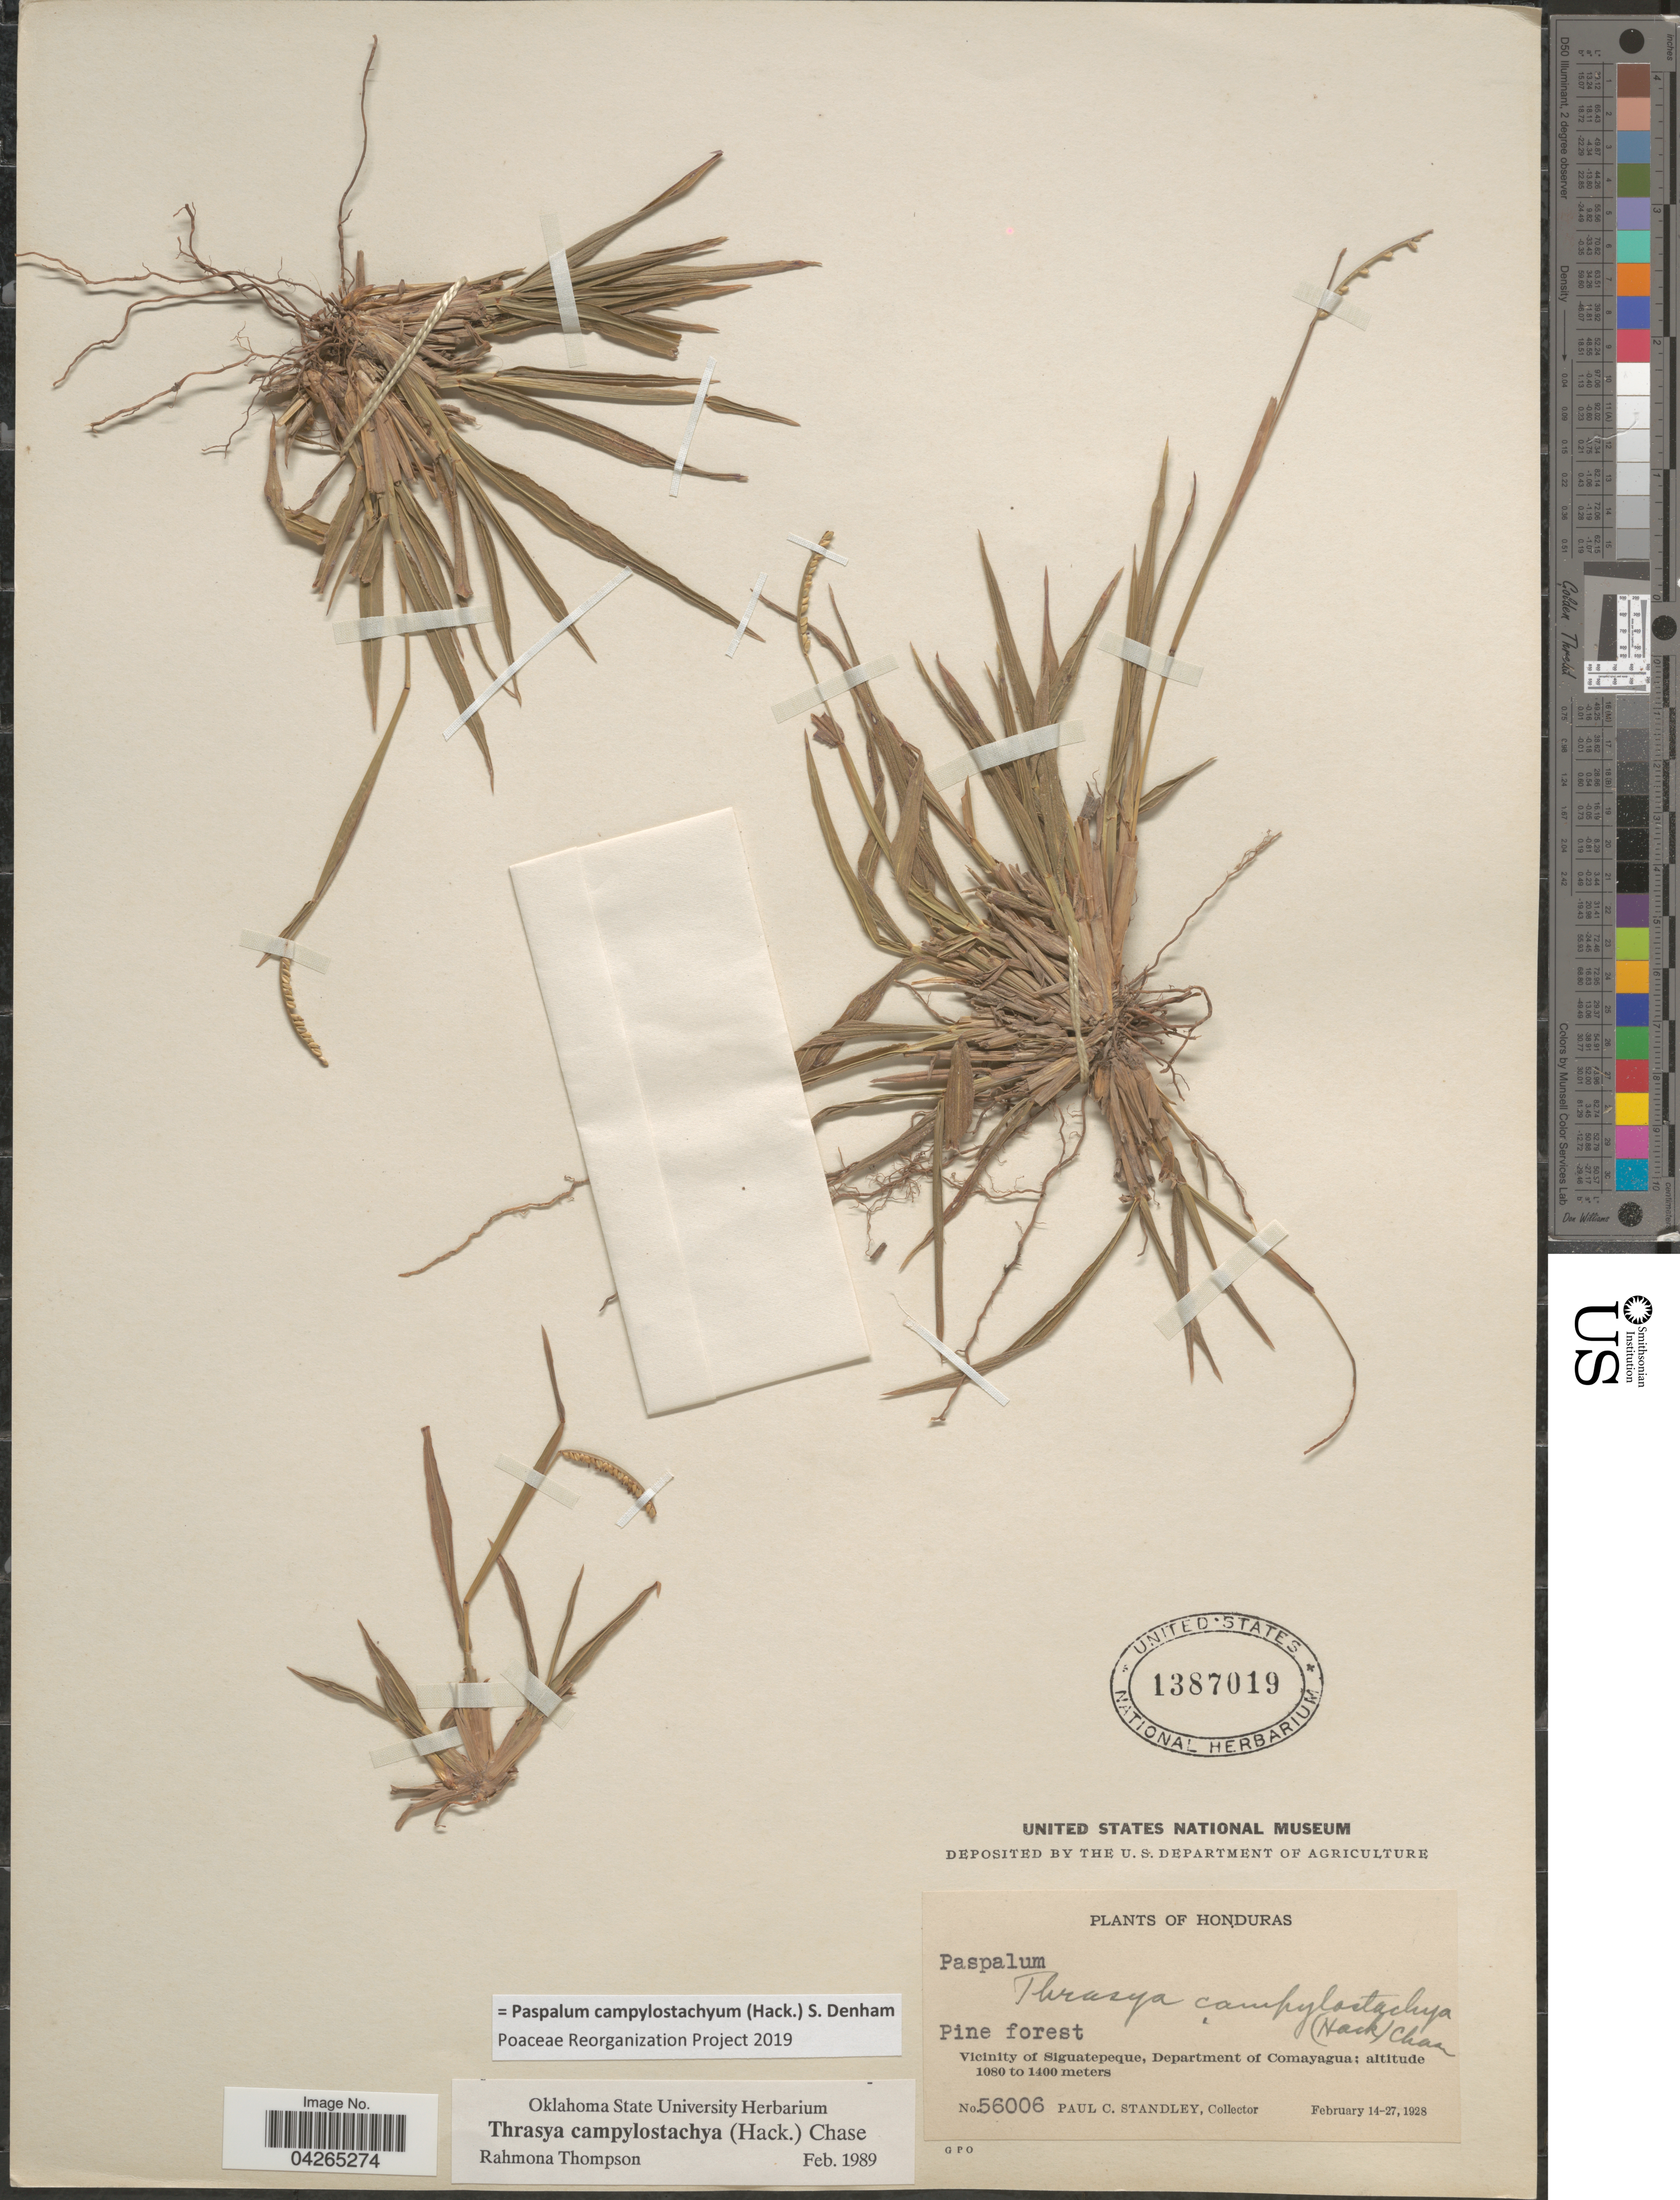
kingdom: Plantae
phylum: Tracheophyta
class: Liliopsida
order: Poales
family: Poaceae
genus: Paspalum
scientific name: Paspalum campylostachyum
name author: (Hack.) S. Denham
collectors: P. C. Standley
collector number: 56006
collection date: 1928-02-14/1928-02-27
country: Honduras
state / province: Comayagua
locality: Vicinity of Siguatepeque, Department of Comayagua.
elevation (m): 1080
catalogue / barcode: US 1387019